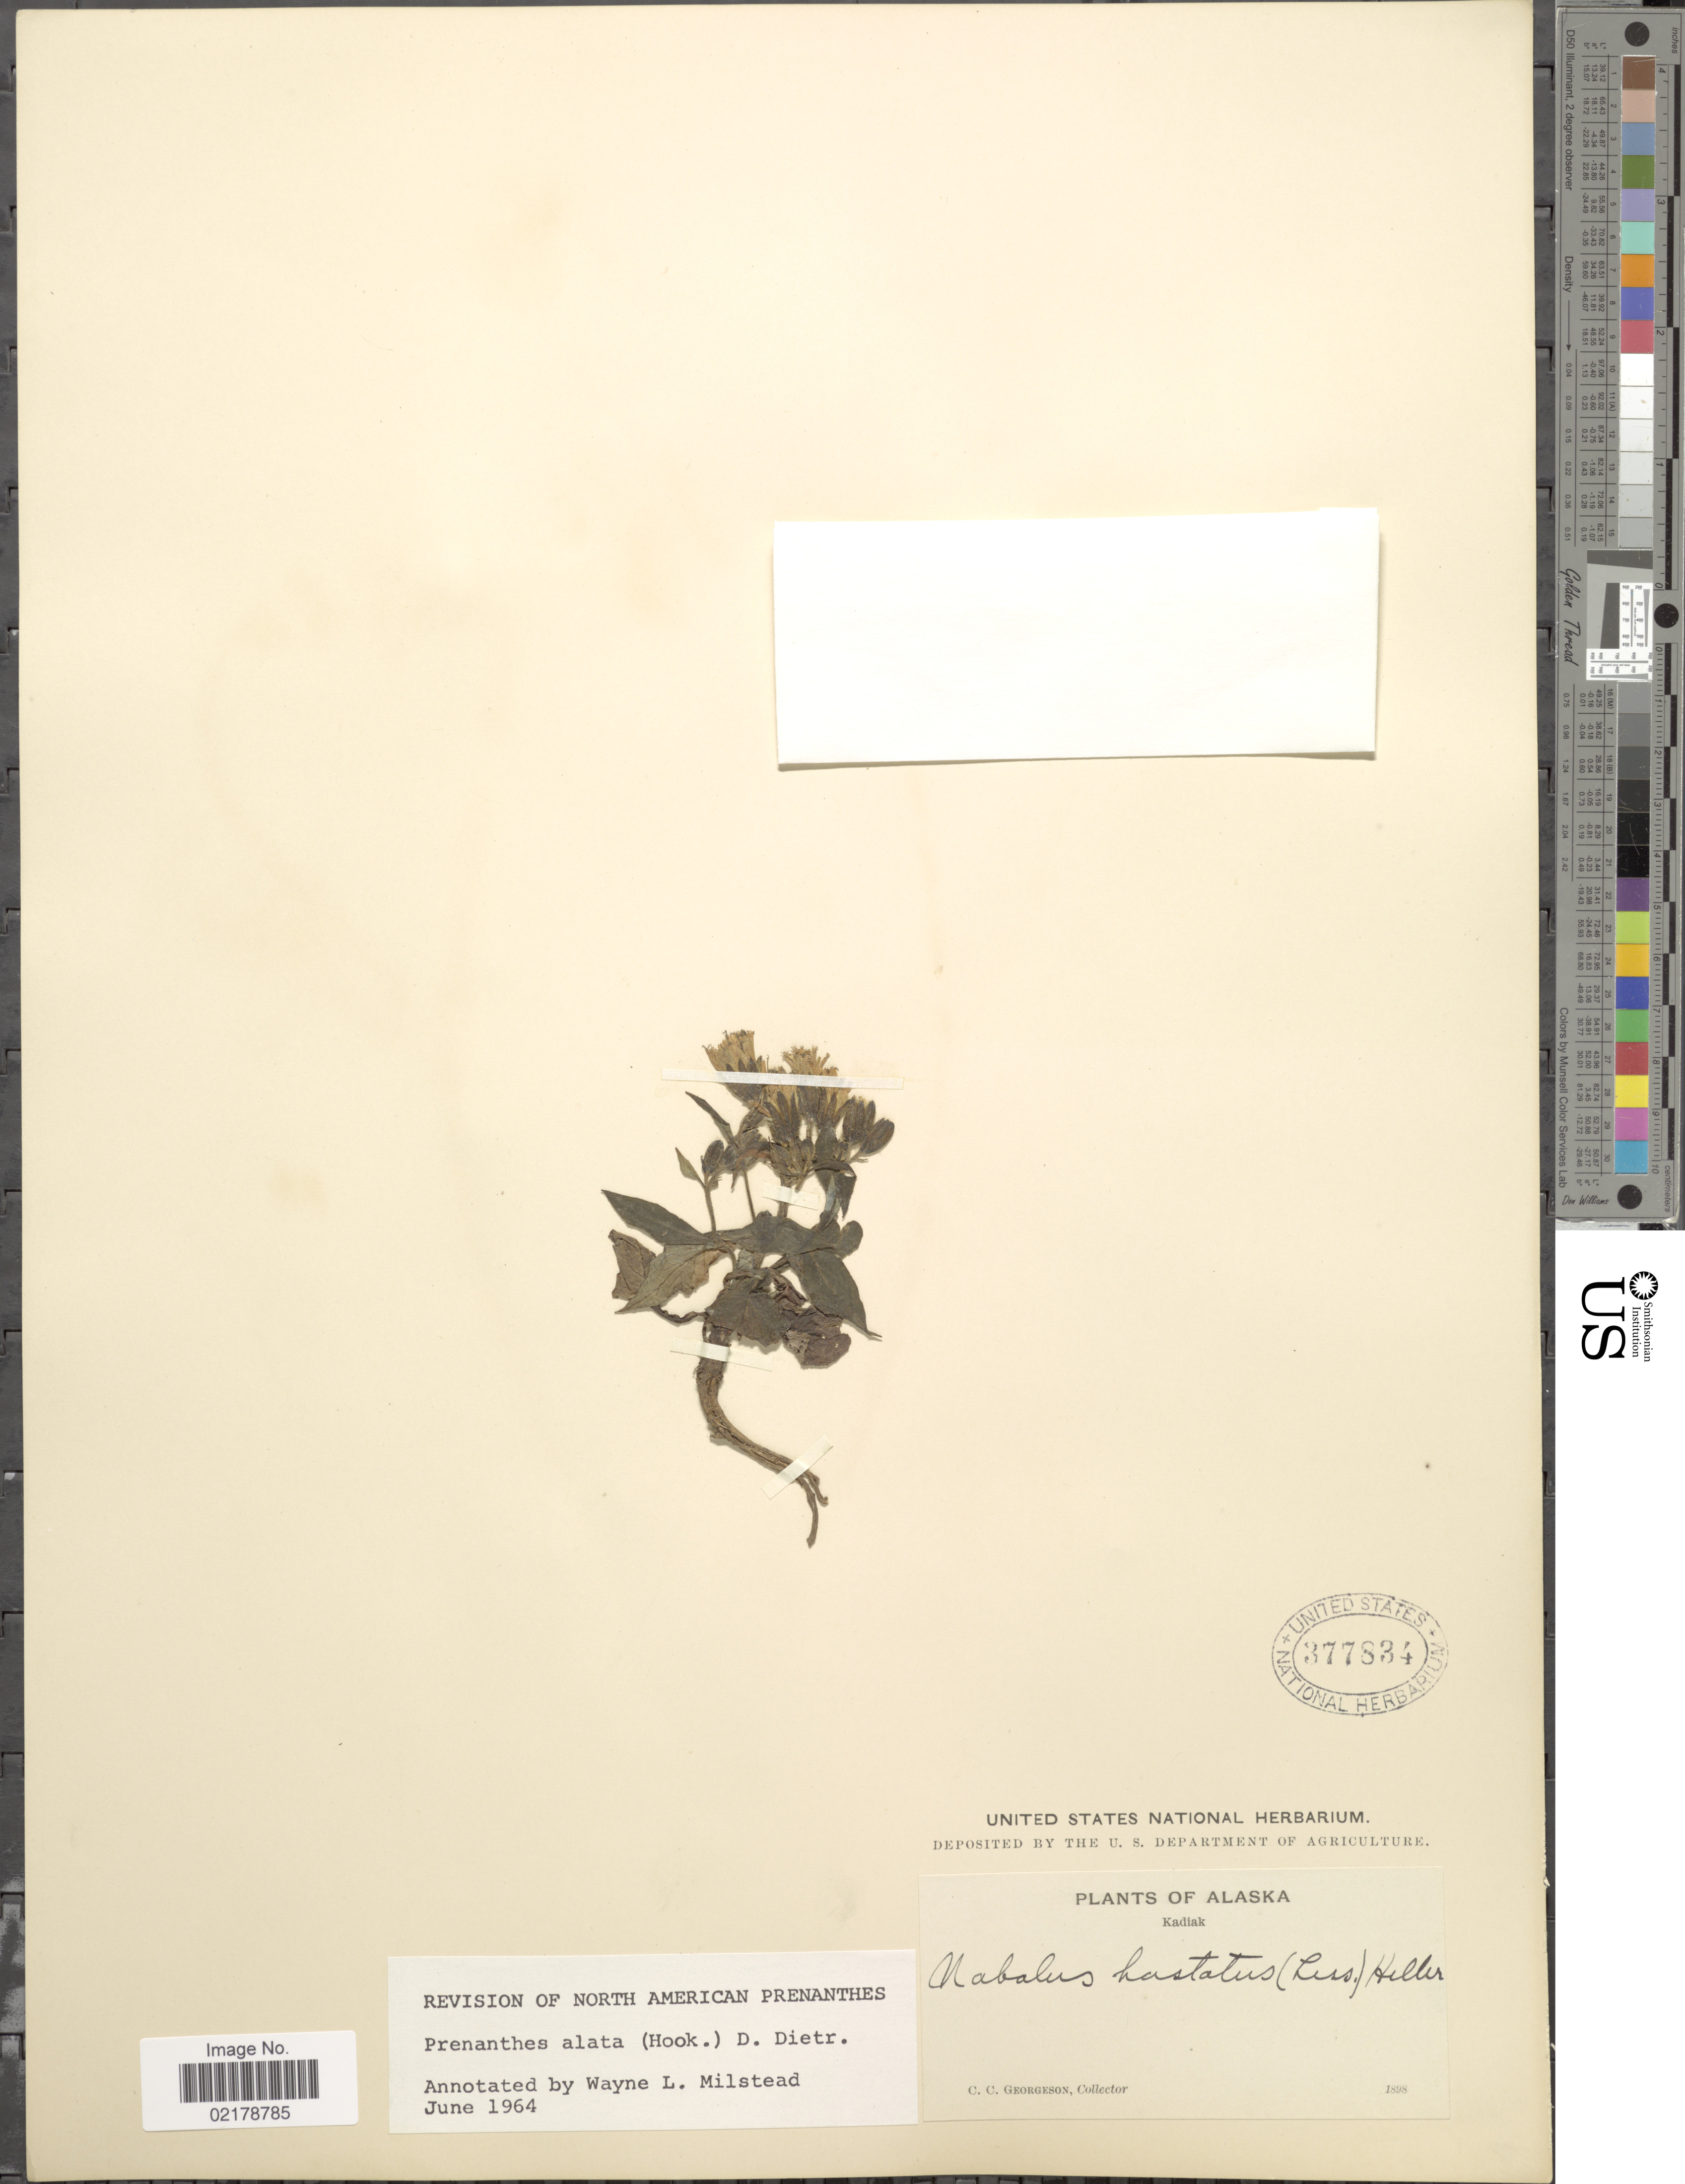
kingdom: Plantae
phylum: Tracheophyta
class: Magnoliopsida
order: Asterales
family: Asteraceae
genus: Nabalus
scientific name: Nabalus alatus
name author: Hook.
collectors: C. Georgeson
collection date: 1898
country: United States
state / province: Alaska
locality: Kadiak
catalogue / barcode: US 377834